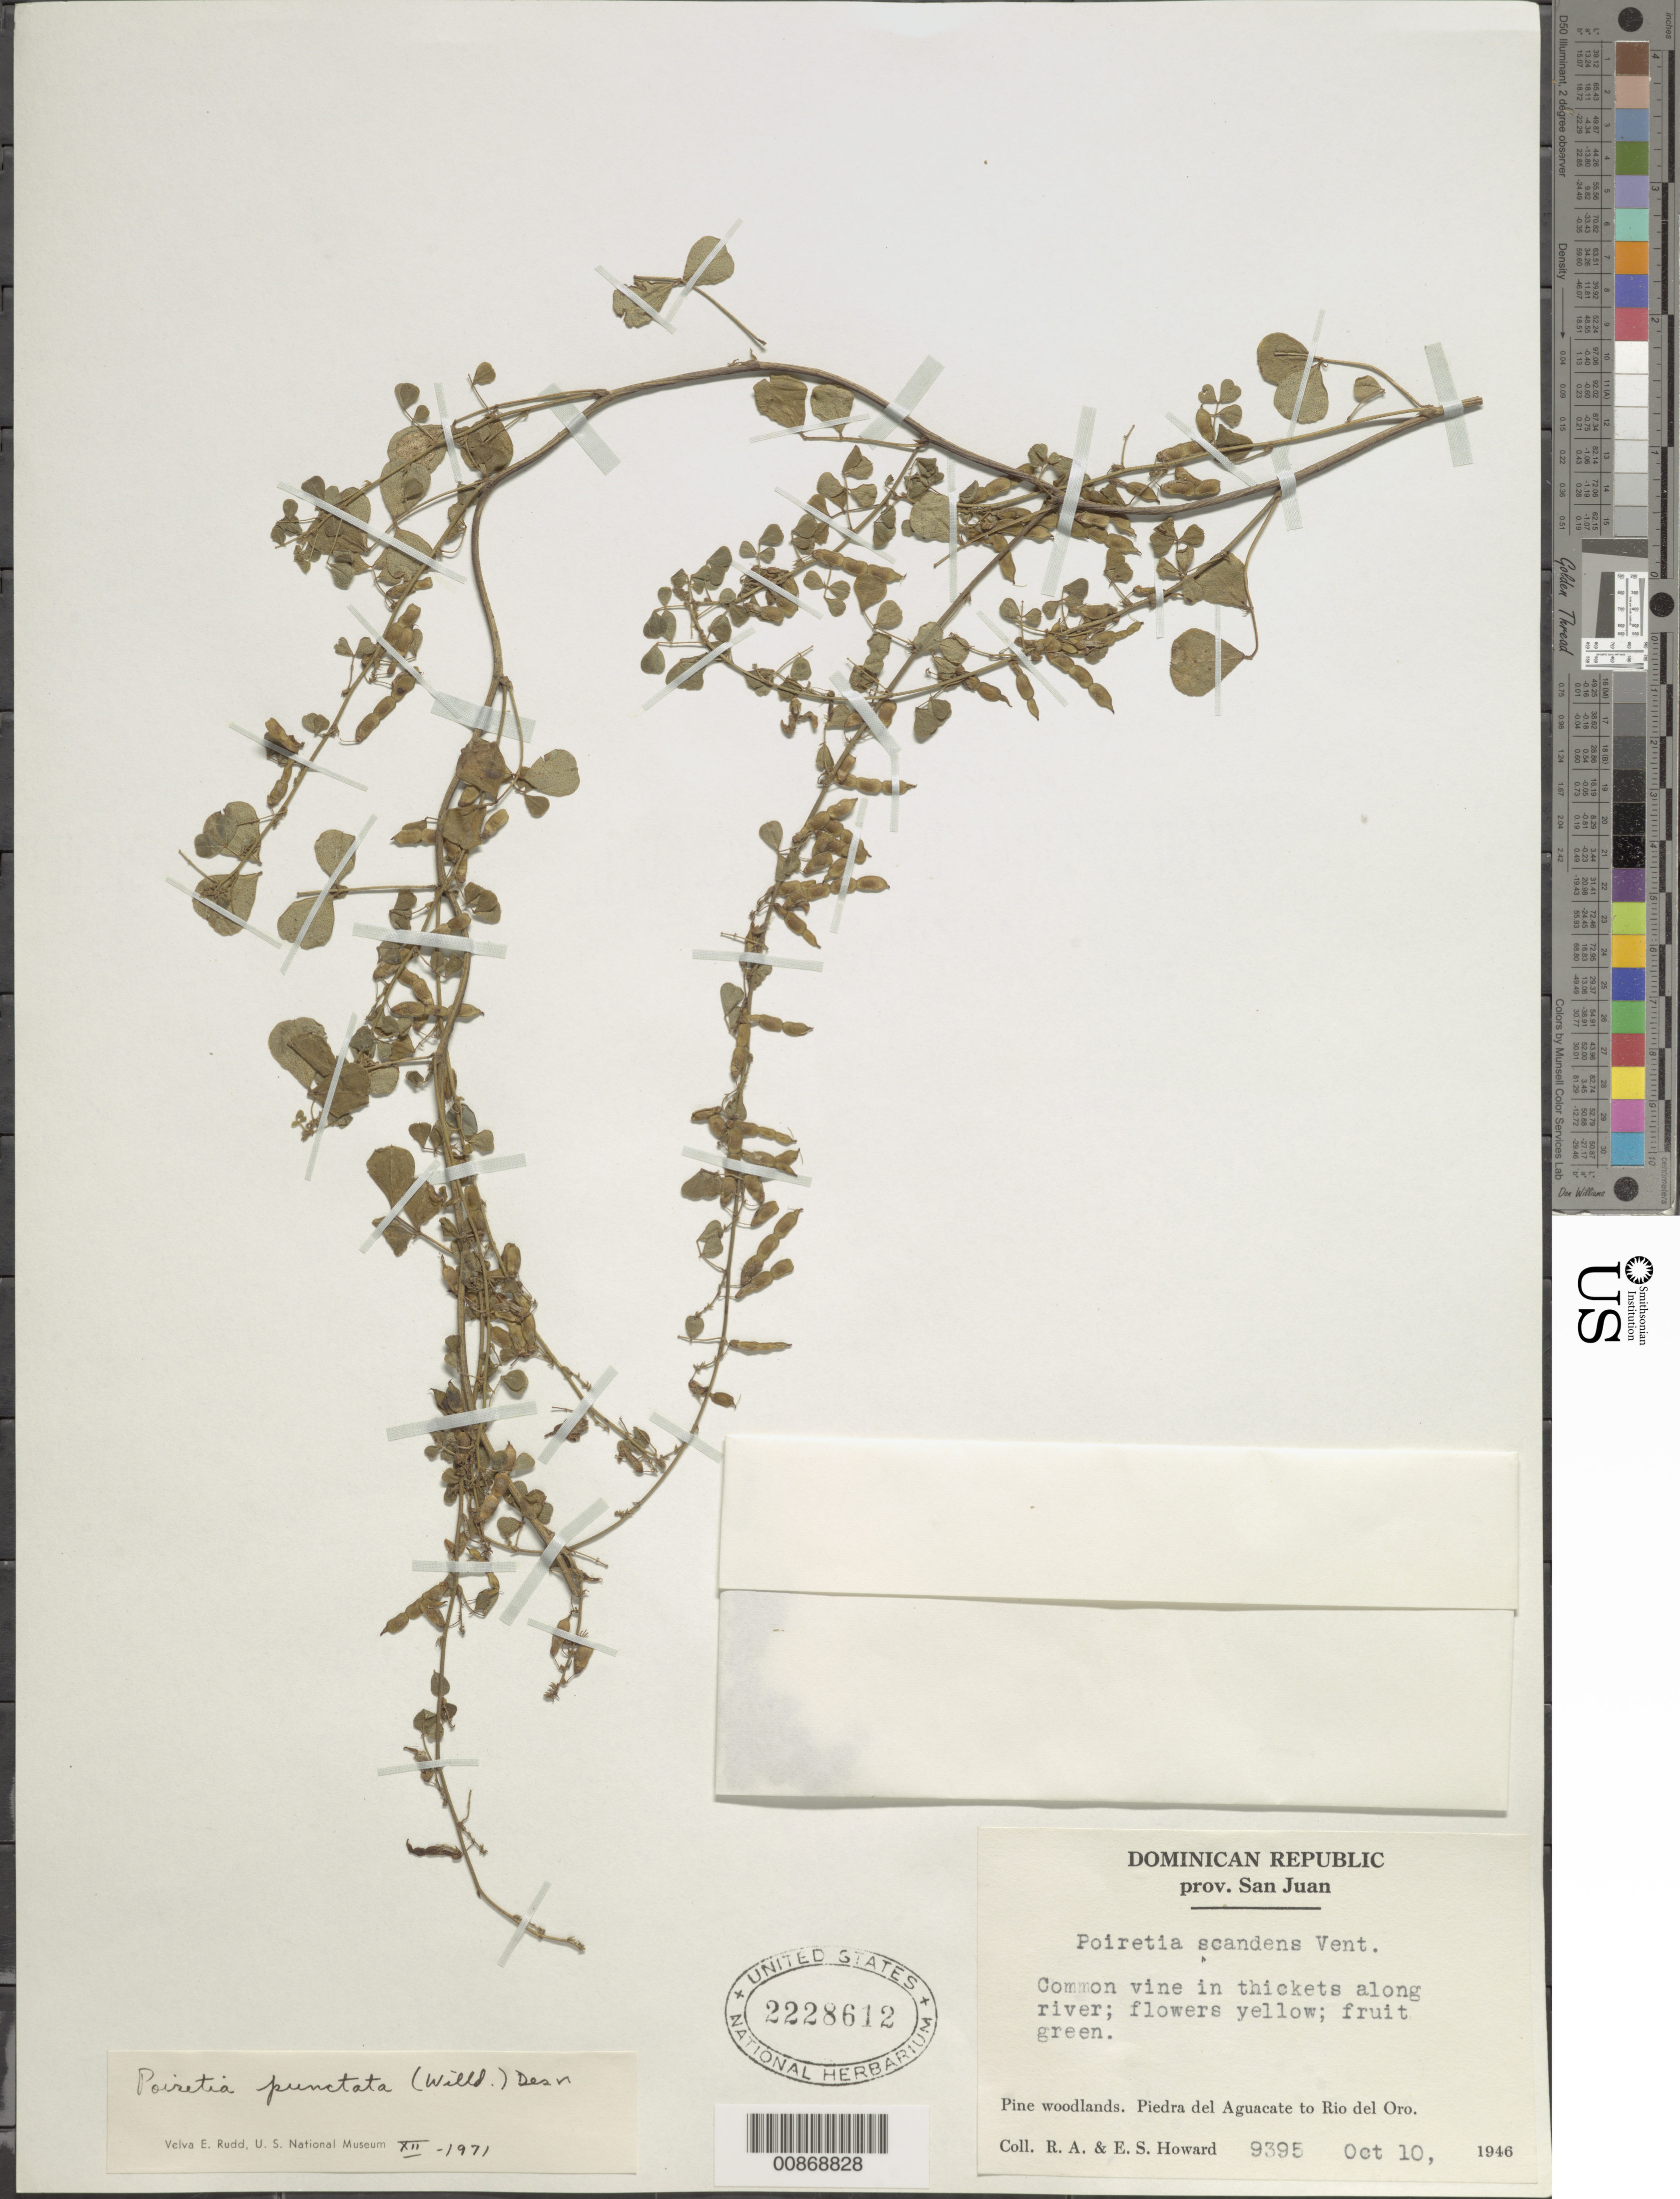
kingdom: Plantae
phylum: Tracheophyta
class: Magnoliopsida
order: Fabales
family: Fabaceae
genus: Poiretia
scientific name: Poiretia scandens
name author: Vent.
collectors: R. A. Howard & E. S. Howard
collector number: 9395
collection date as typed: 10 Oct 1946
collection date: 1946-10-10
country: Dominican Republic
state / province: San Juan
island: Hispaniola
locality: Piedra del Aguacate to Río del Oro.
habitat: In thickets along river. Pine woodlands.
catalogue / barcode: US 2228612